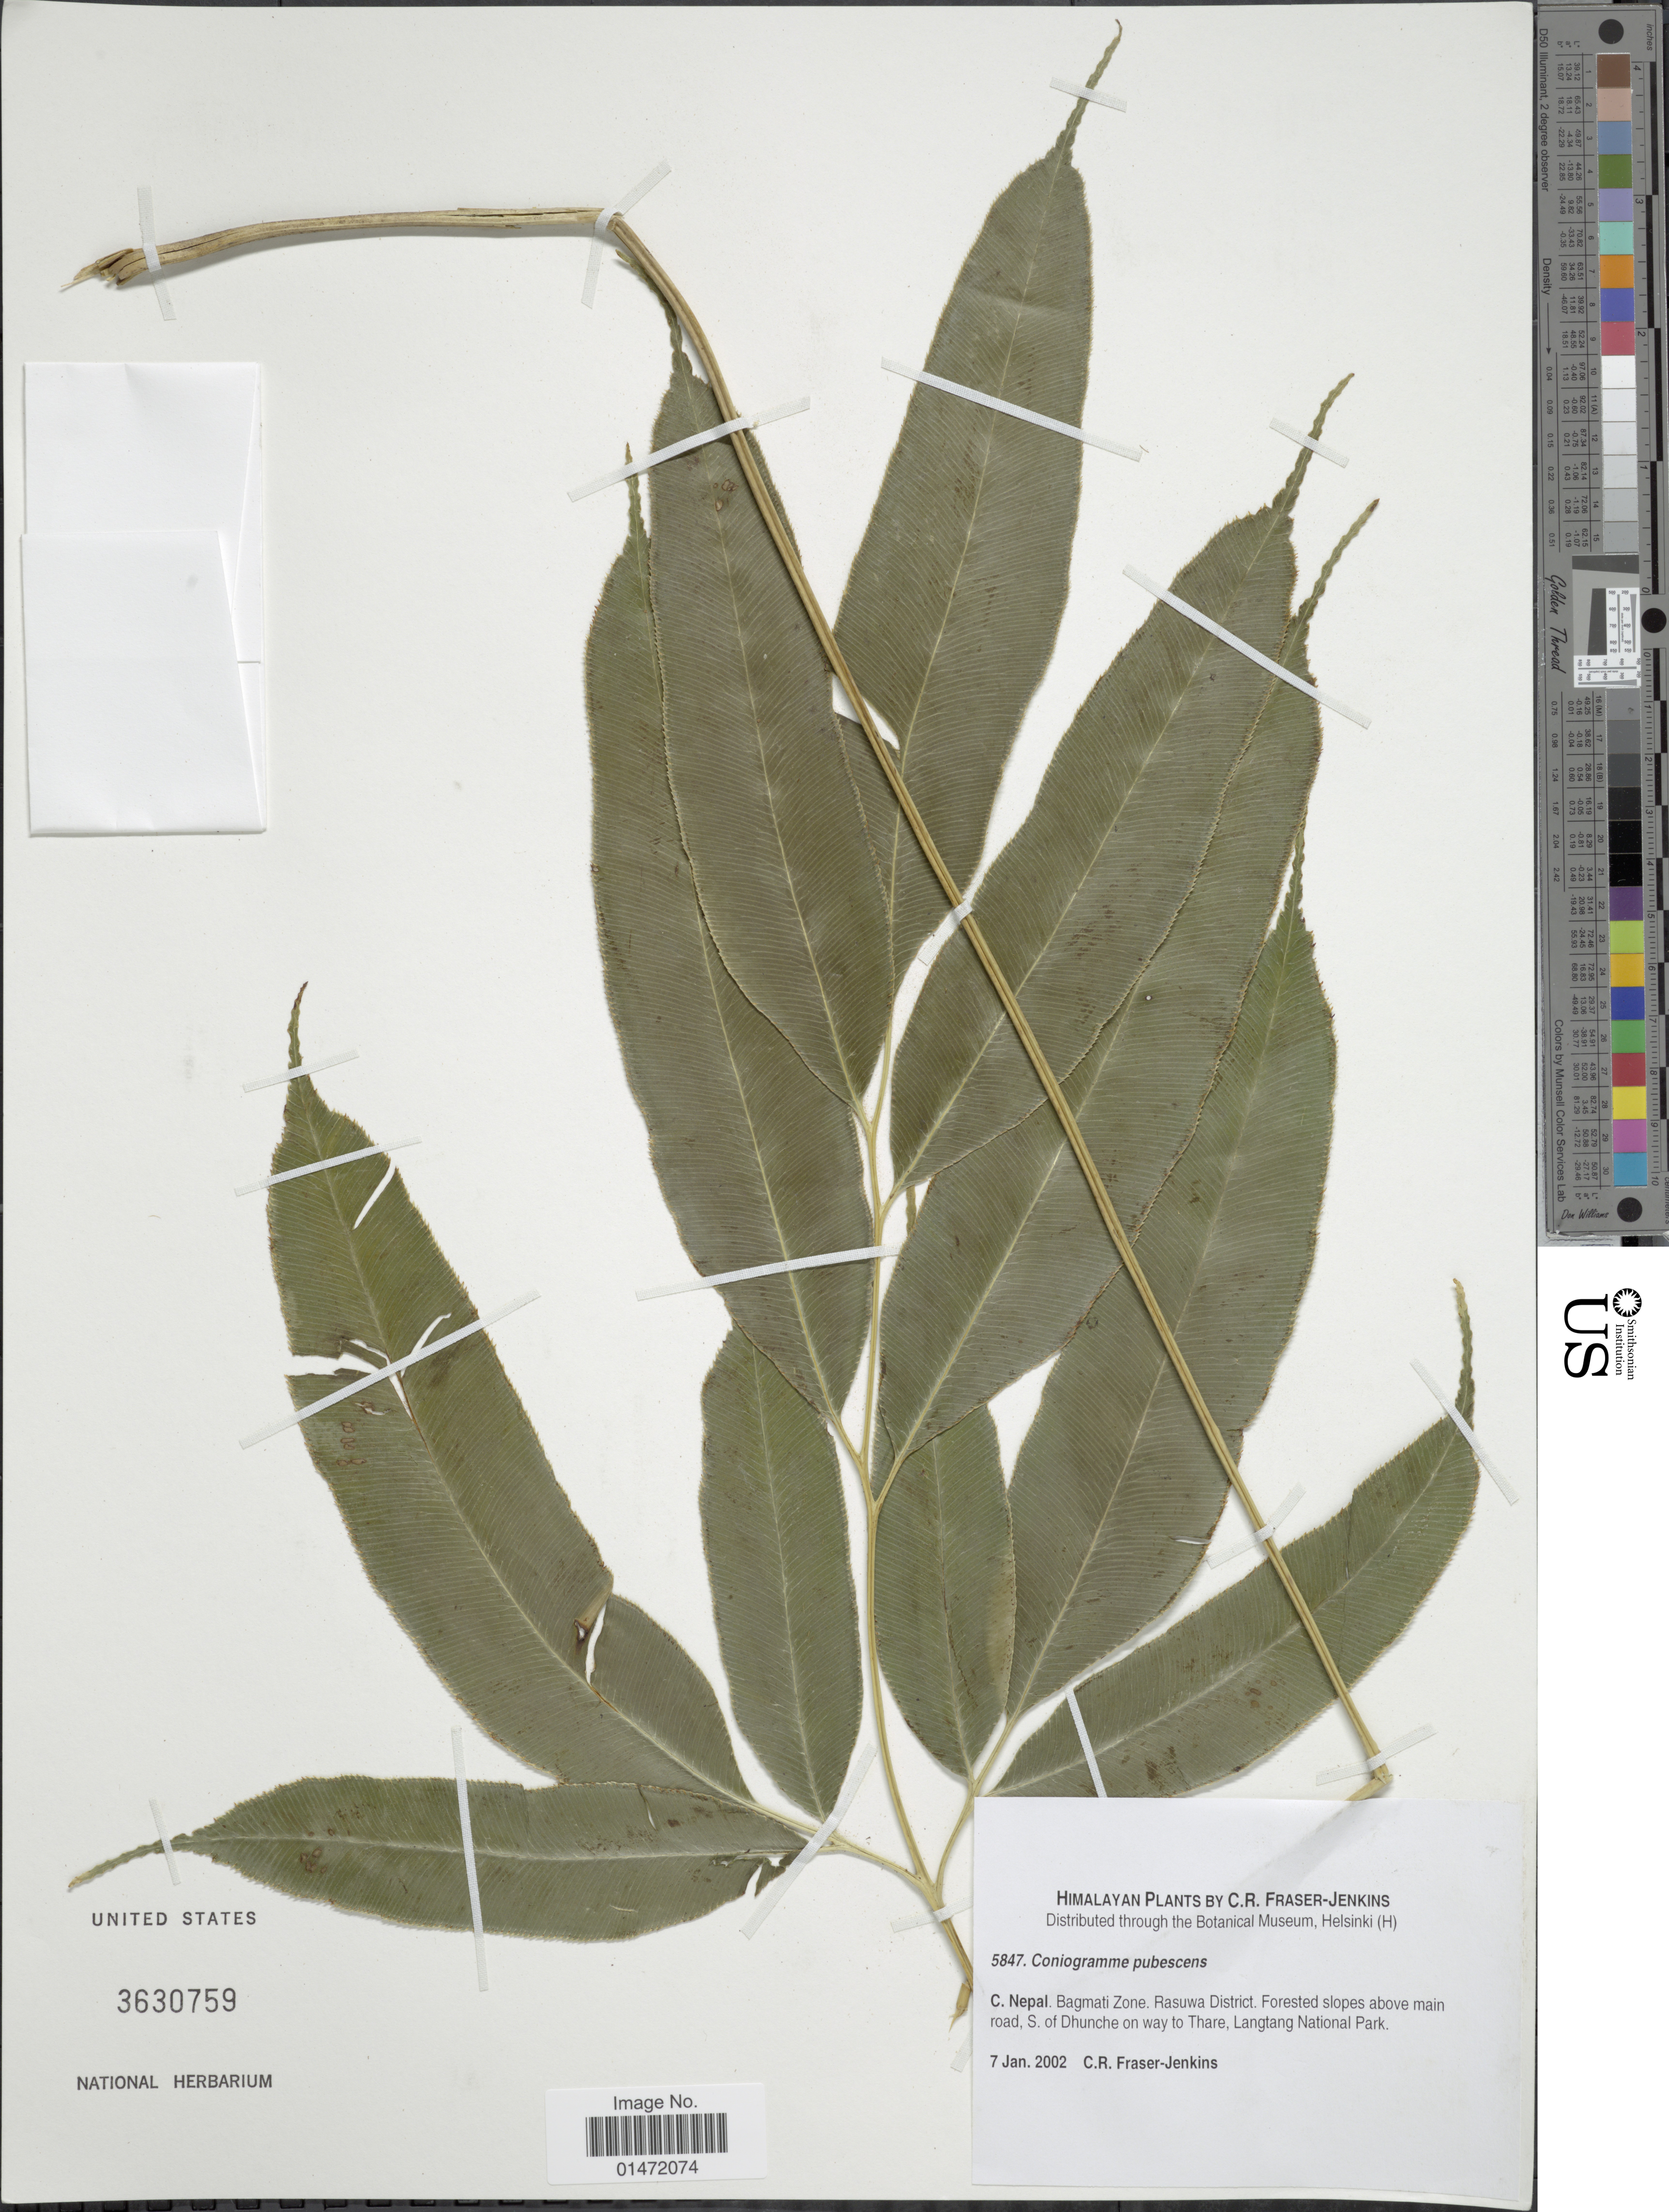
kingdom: Plantae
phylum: Tracheophyta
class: Polypodiopsida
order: Polypodiales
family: Pteridaceae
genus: Coniogramme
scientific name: Coniogramme pubescens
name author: Hieron.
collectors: C. R. Fraser-Jenkins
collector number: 5847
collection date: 2002-01-07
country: Nepal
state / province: Bagmati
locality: C. Nepal. Bagmati Zone. Rasuwa District. Forested slopes above main road, S. of Shunche on way to Thare, Langtang National Park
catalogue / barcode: US 3630759